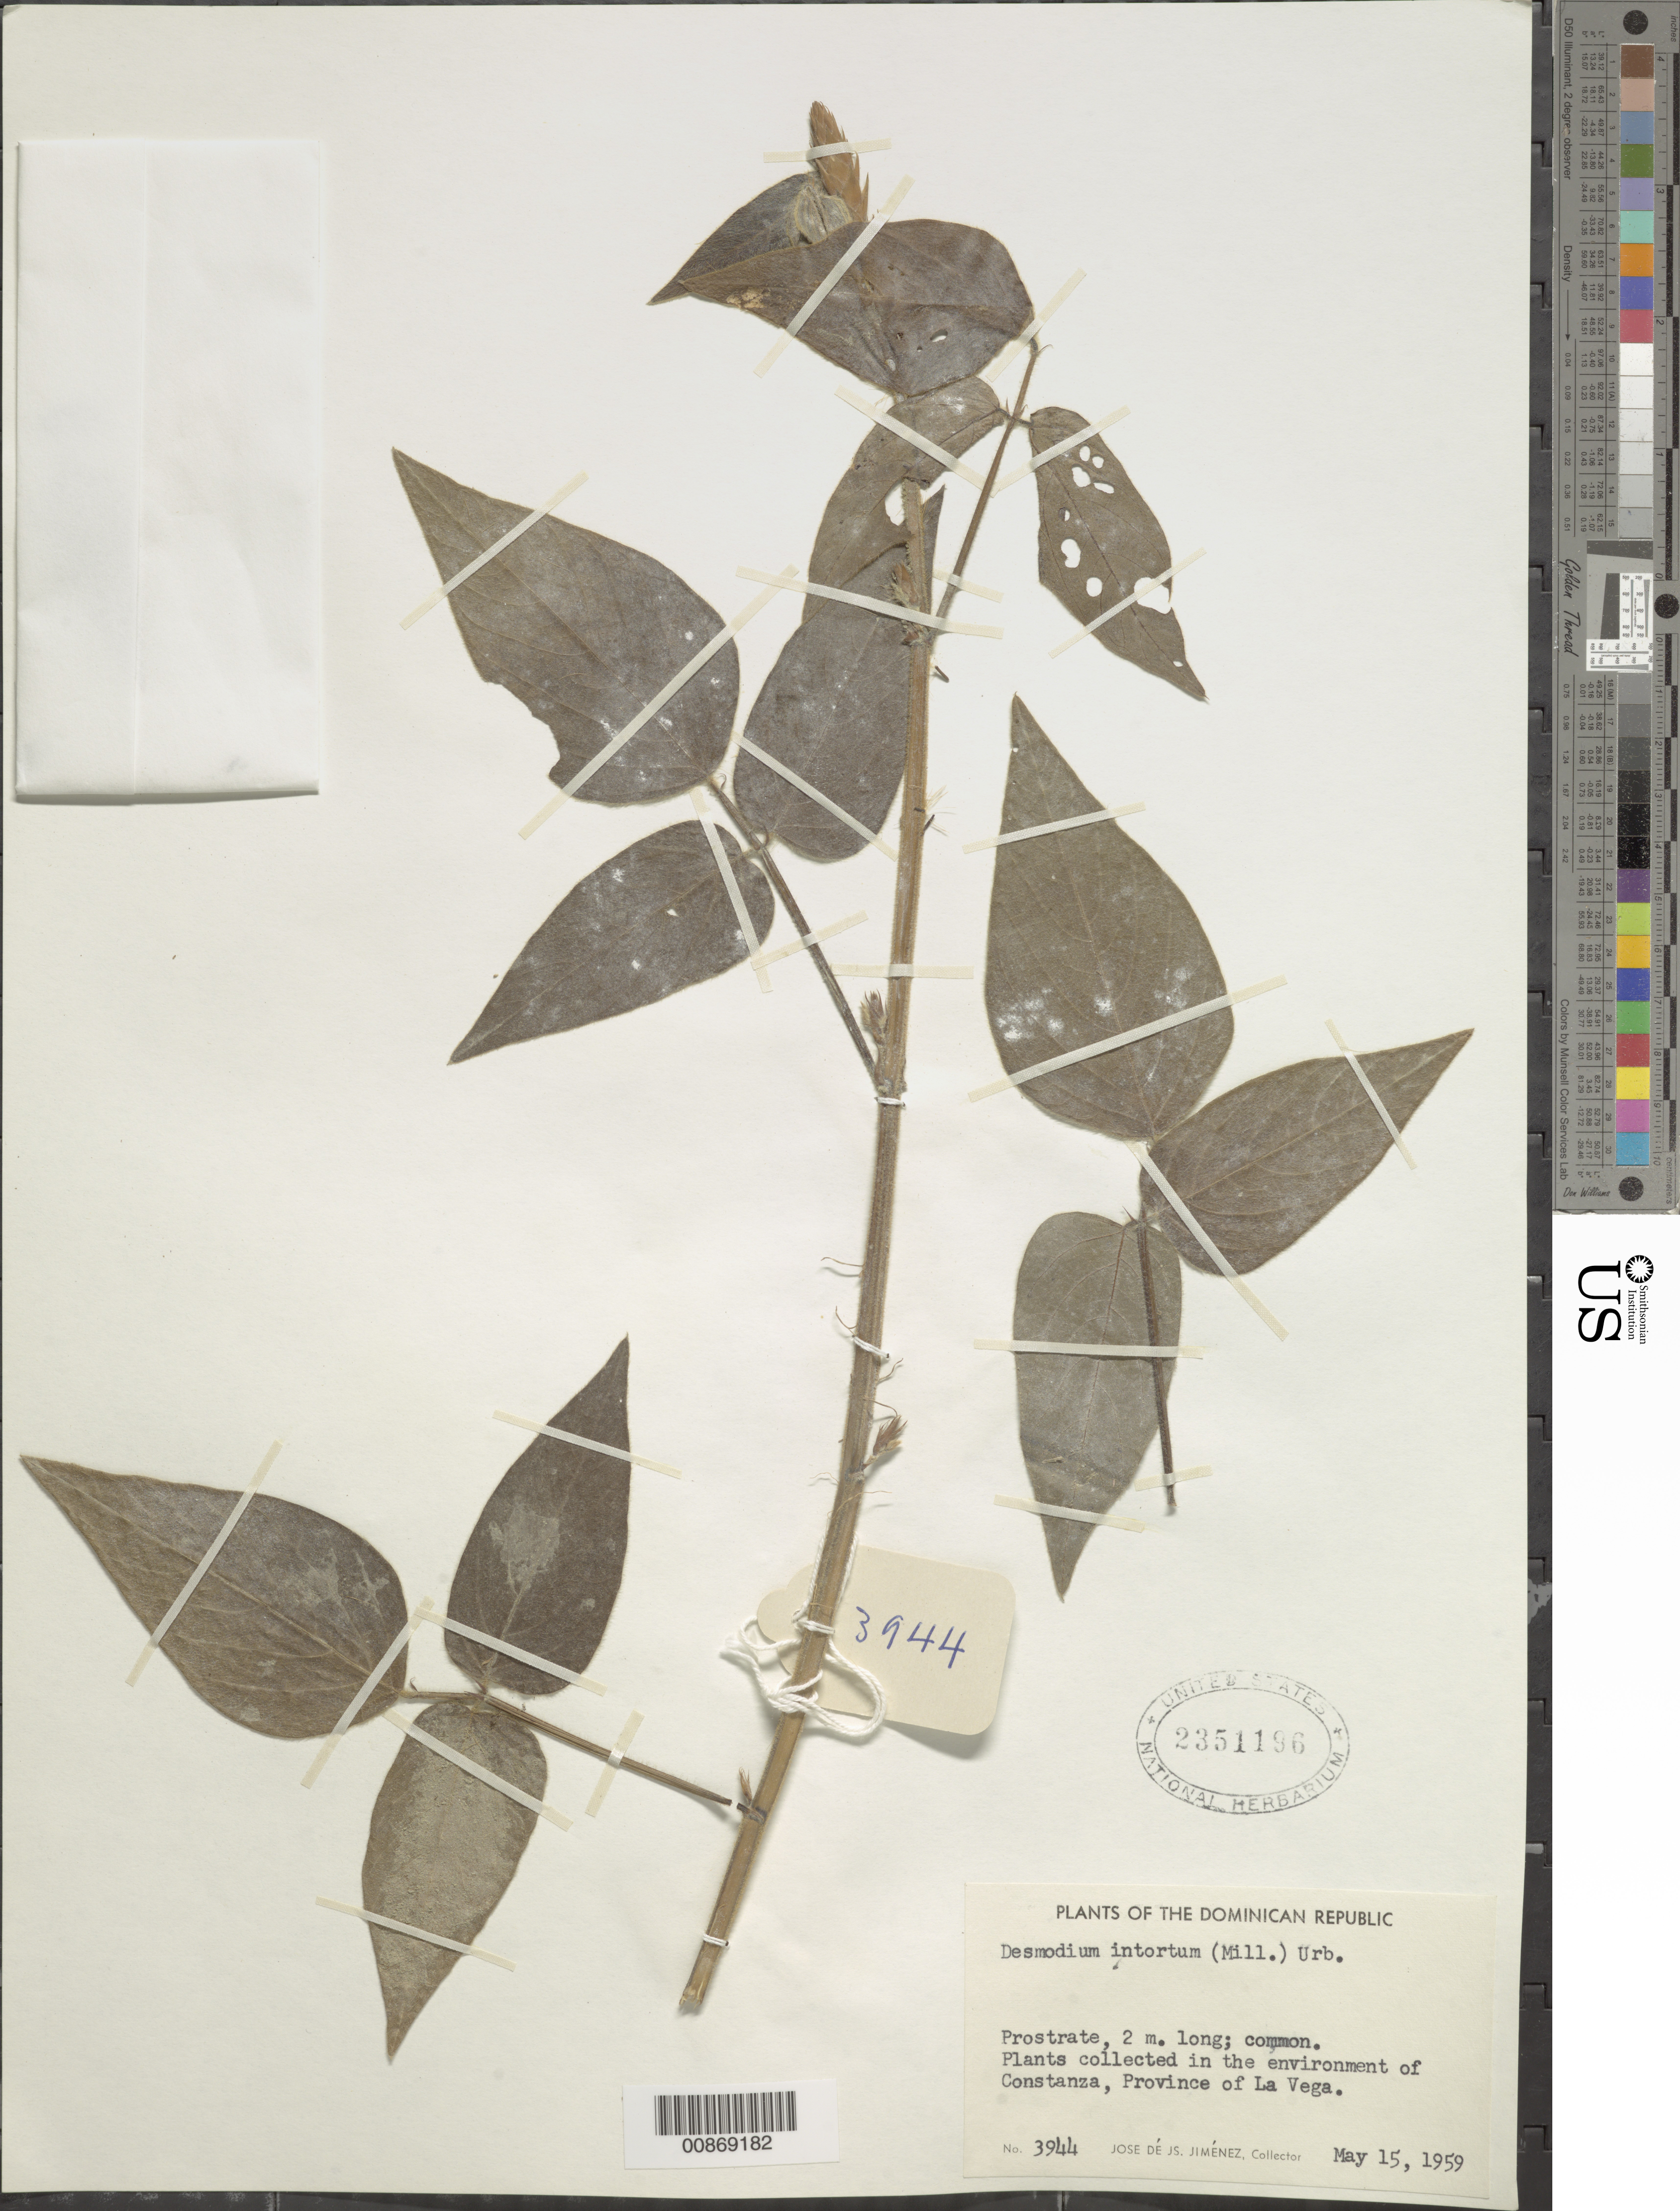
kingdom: Plantae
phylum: Tracheophyta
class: Magnoliopsida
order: Fabales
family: Fabaceae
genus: Desmodium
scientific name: Desmodium intortum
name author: (Mill.) Urb.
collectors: J. J. Jiménez Almonte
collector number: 3944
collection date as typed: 15 May 1959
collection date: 1959-05-15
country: Dominican Republic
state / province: La Vega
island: Hispaniola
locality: Enviroment of Constanza.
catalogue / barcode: US 2351196